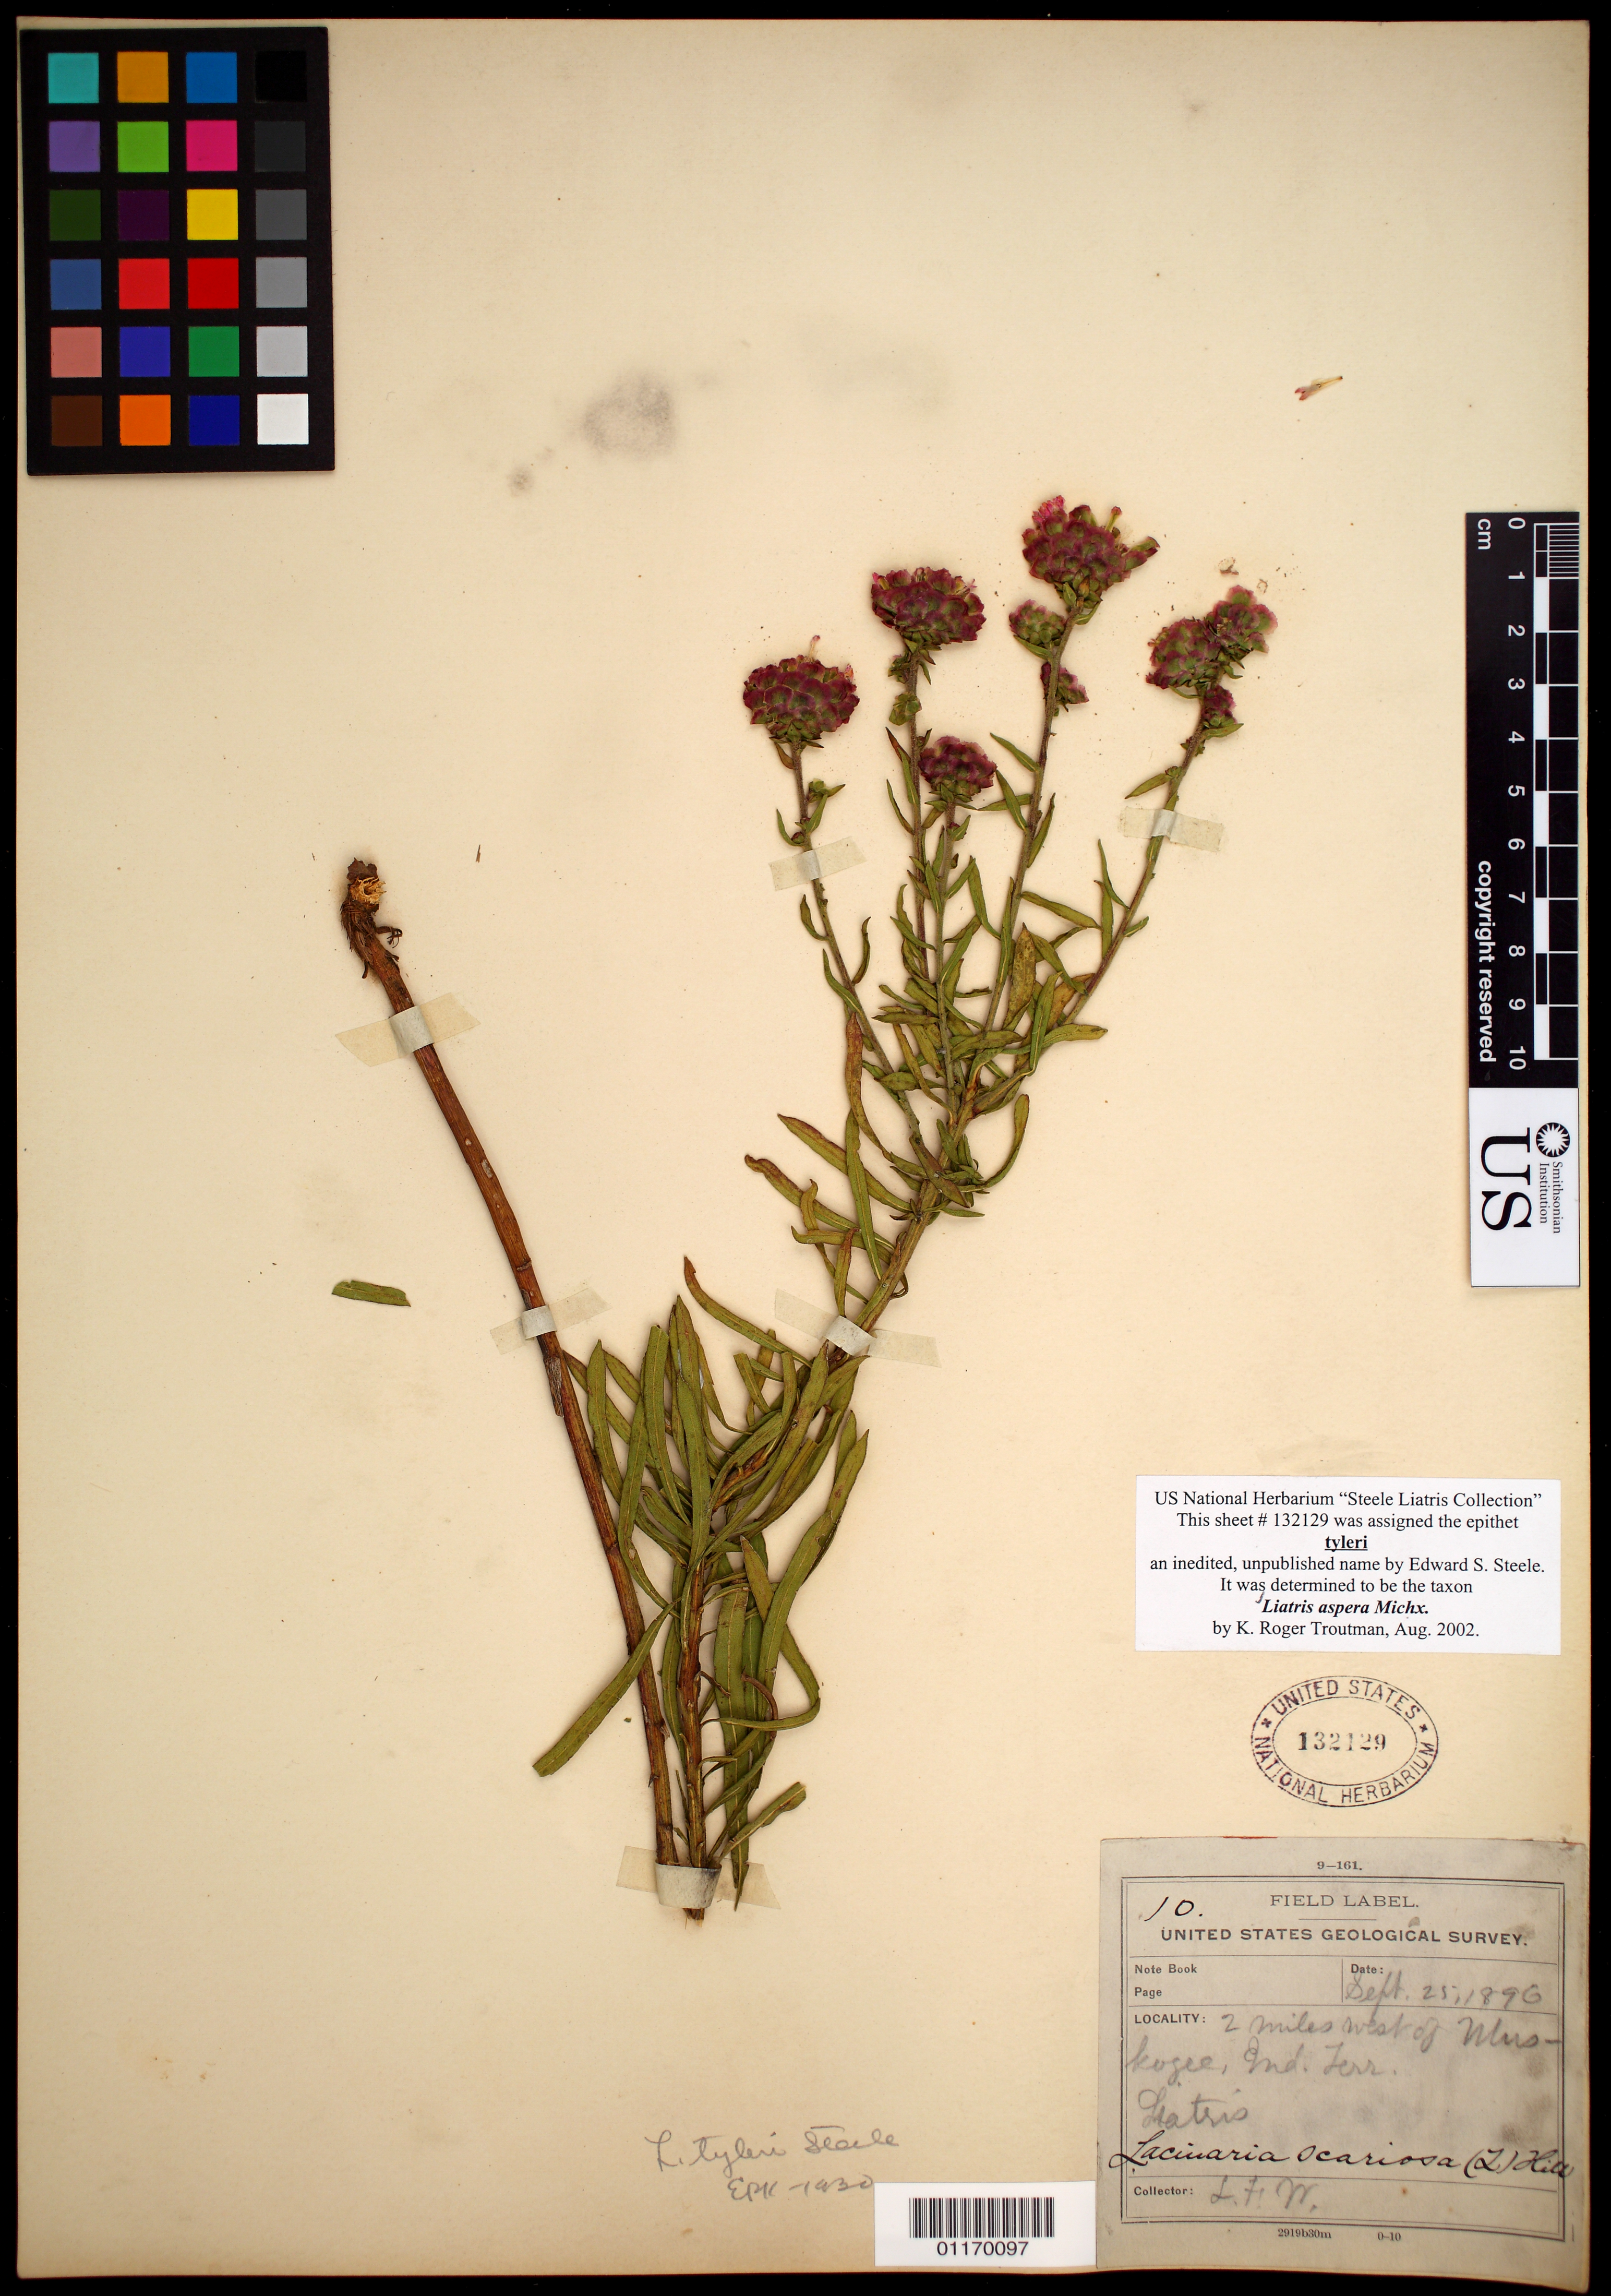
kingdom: Plantae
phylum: Tracheophyta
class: Magnoliopsida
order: Asterales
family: Asteraceae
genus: Liatris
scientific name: Liatris aspera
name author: Michx.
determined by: Troutman, K. Roger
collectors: L. F. W.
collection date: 1896-09-25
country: United States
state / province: Oklahoma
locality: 2 miles west of Muskogee, Ind. Ter.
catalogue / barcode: US 93612